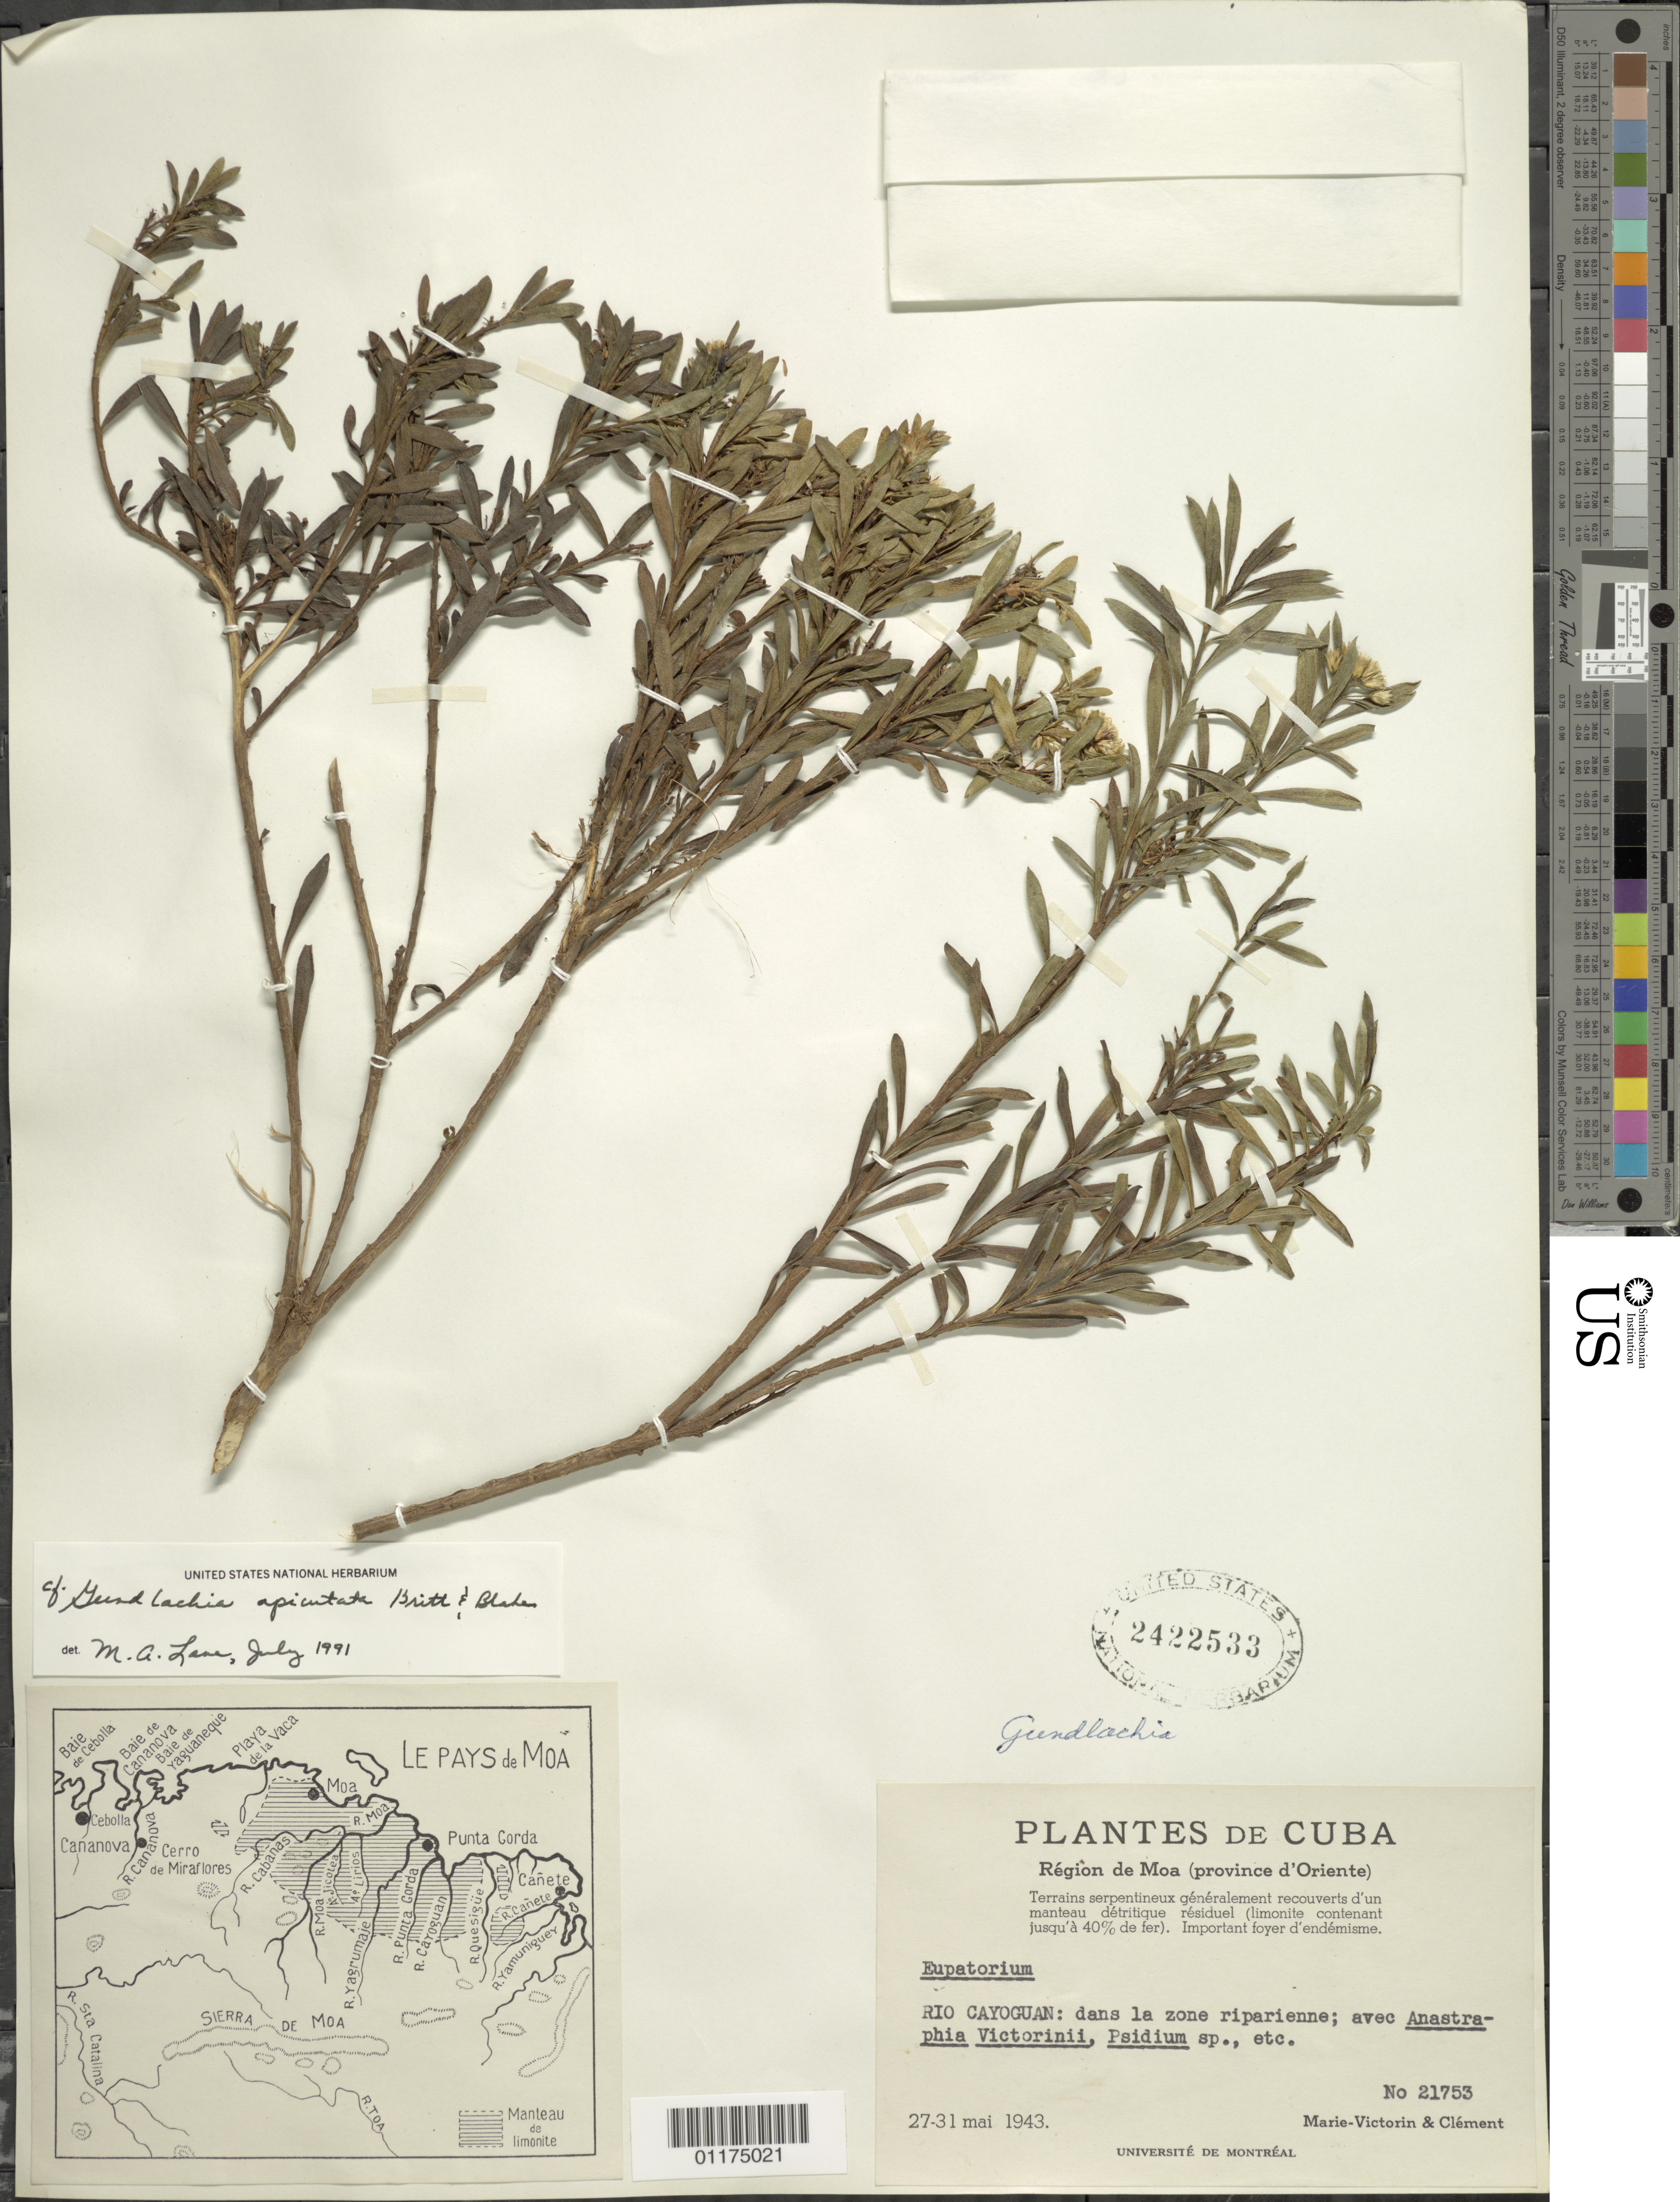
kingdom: Plantae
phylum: Tracheophyta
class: Magnoliopsida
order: Asterales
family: Asteraceae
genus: Gundlachia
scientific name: Gundlachia apiculata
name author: Britton & S.F. Blake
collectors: M. Victorin & Clément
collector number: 21753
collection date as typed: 27 May 1943 to 31 May 1943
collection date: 1943-05-27/1943-05-31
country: Cuba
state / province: Oriente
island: Cuba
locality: Region de Moa. Rio Cayaguan: dans la zone riparienne; avec Anastraphia Victorini, Psidium sp., etc.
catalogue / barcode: US 2422533